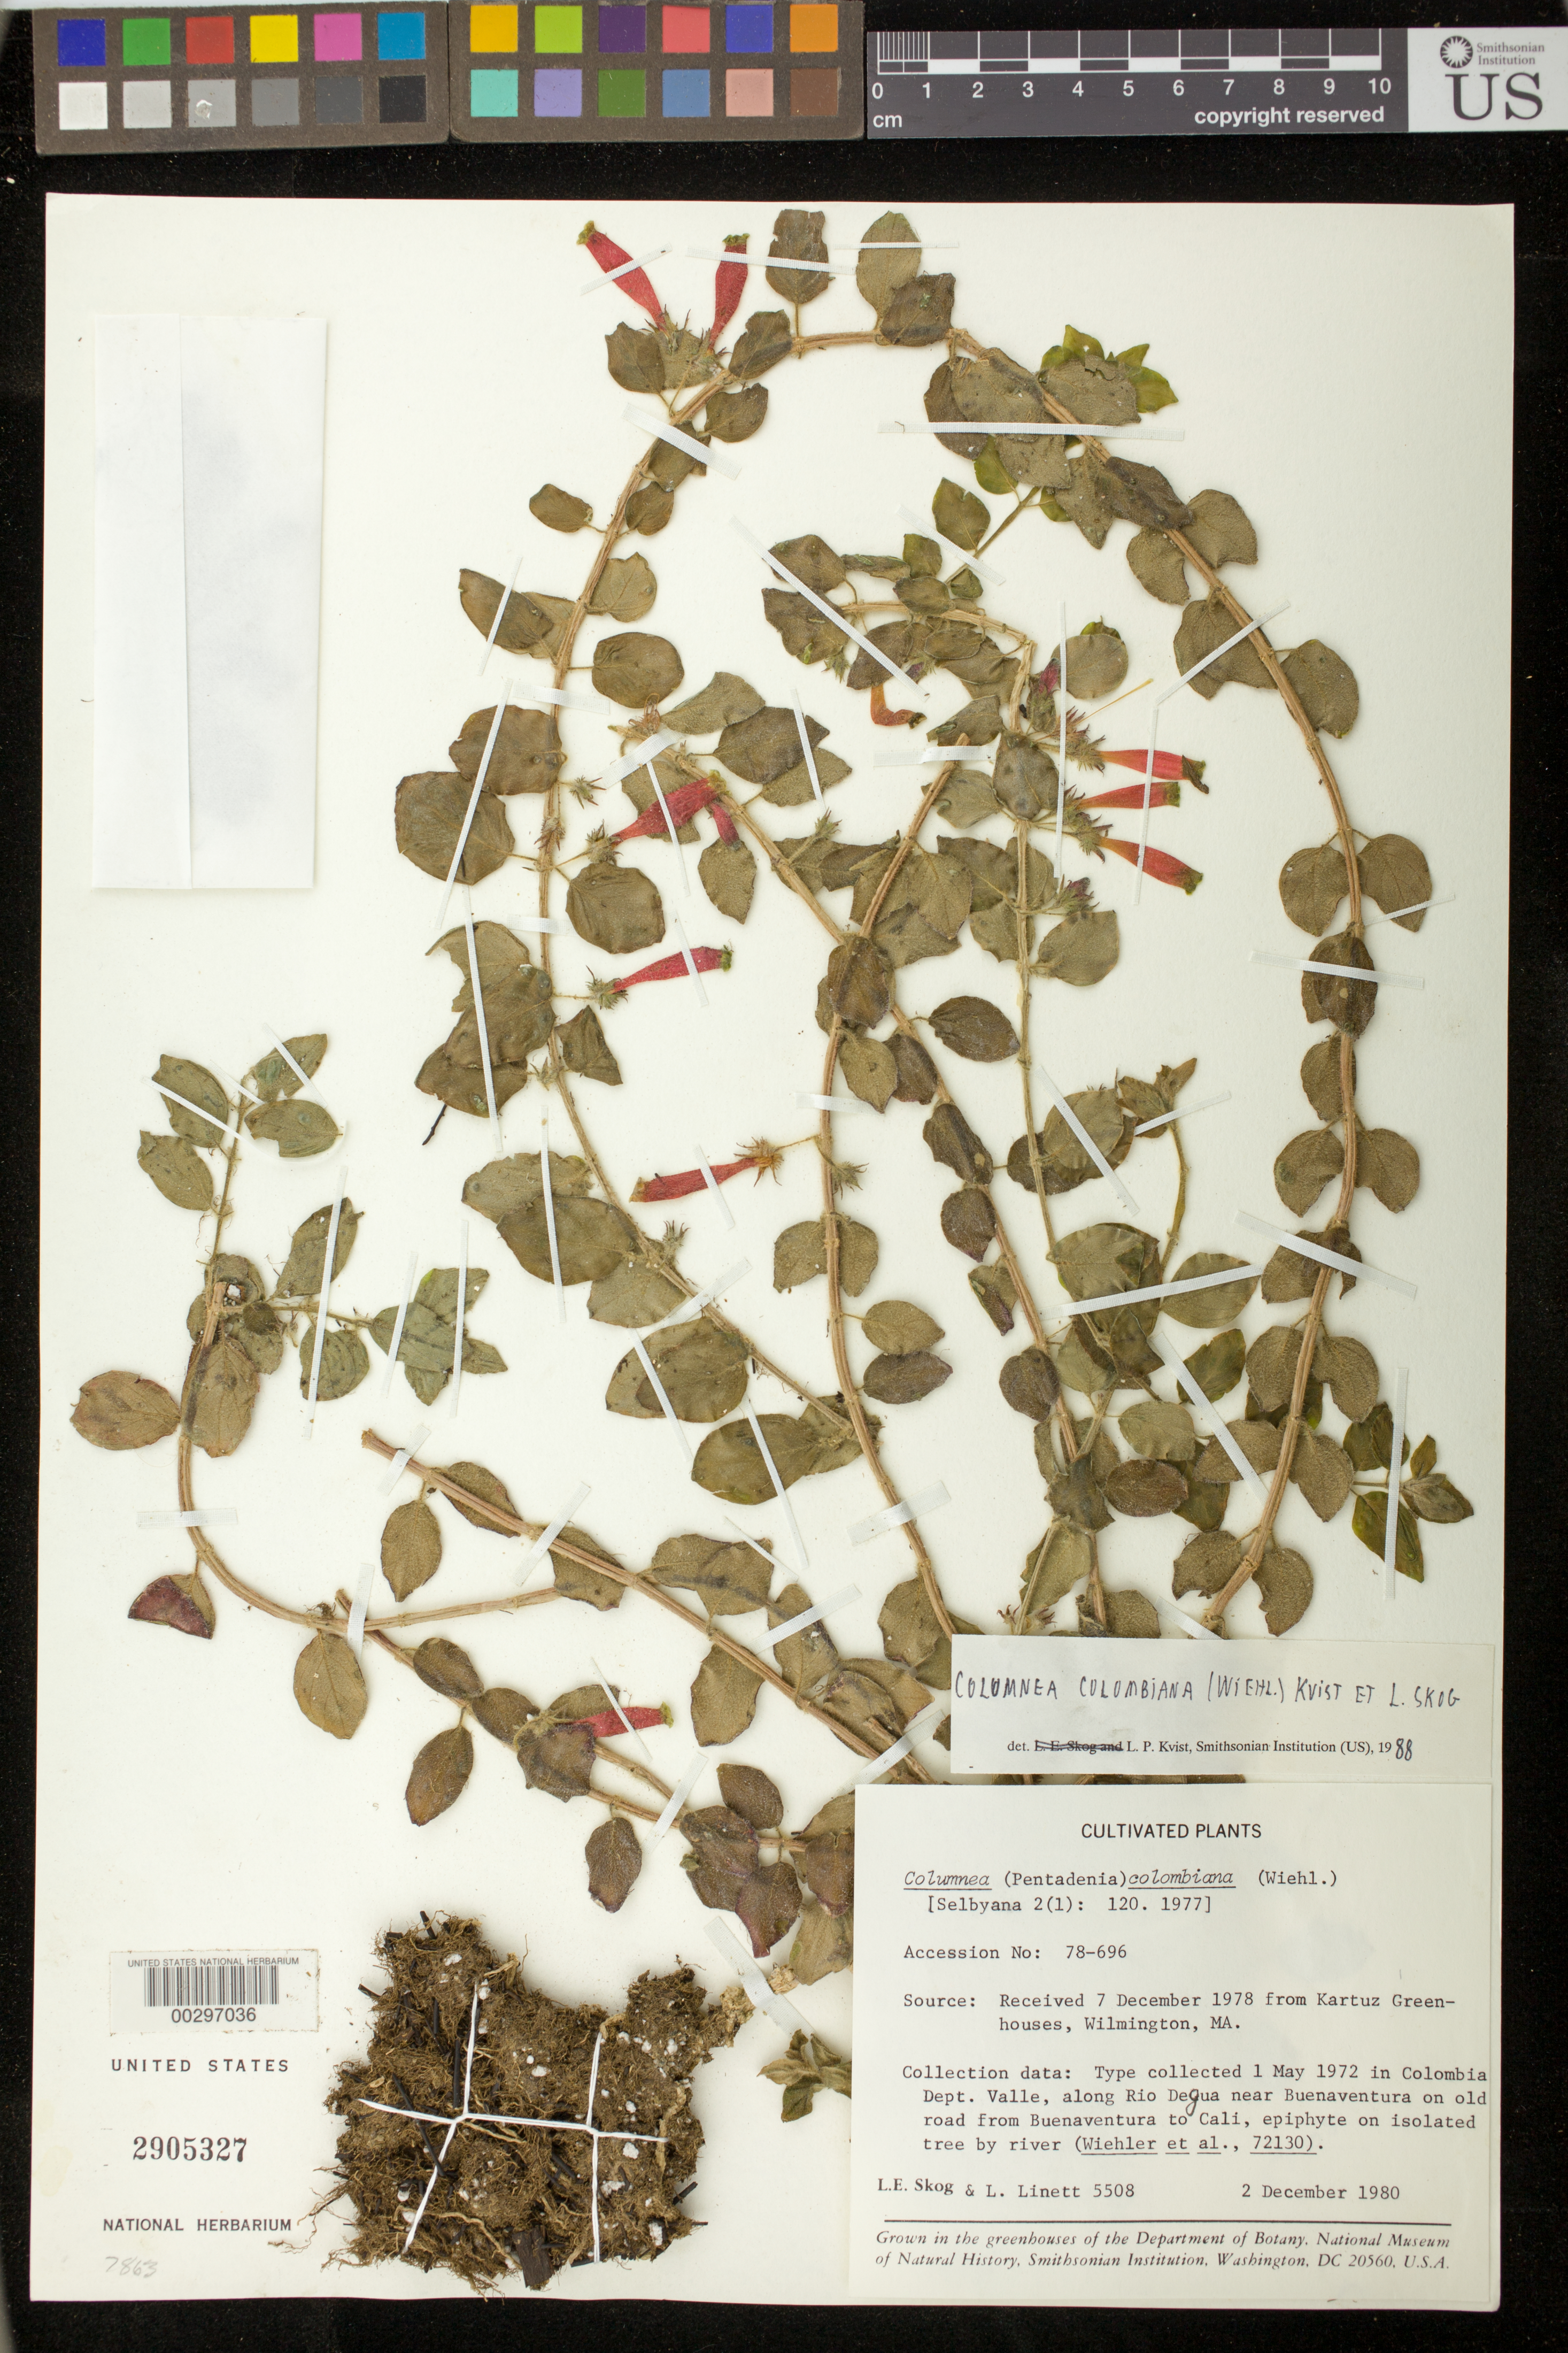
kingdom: Plantae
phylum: Tracheophyta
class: Magnoliopsida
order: Lamiales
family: Gesneriaceae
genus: Columnea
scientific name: Columnea colombiana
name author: (Wiehler) L.P. Kvist & L.E. Skog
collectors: L. E. Skog & L. Linett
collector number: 5508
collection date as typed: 02 Dec 1980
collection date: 1980-12-02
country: Colombia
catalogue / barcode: US 2905327